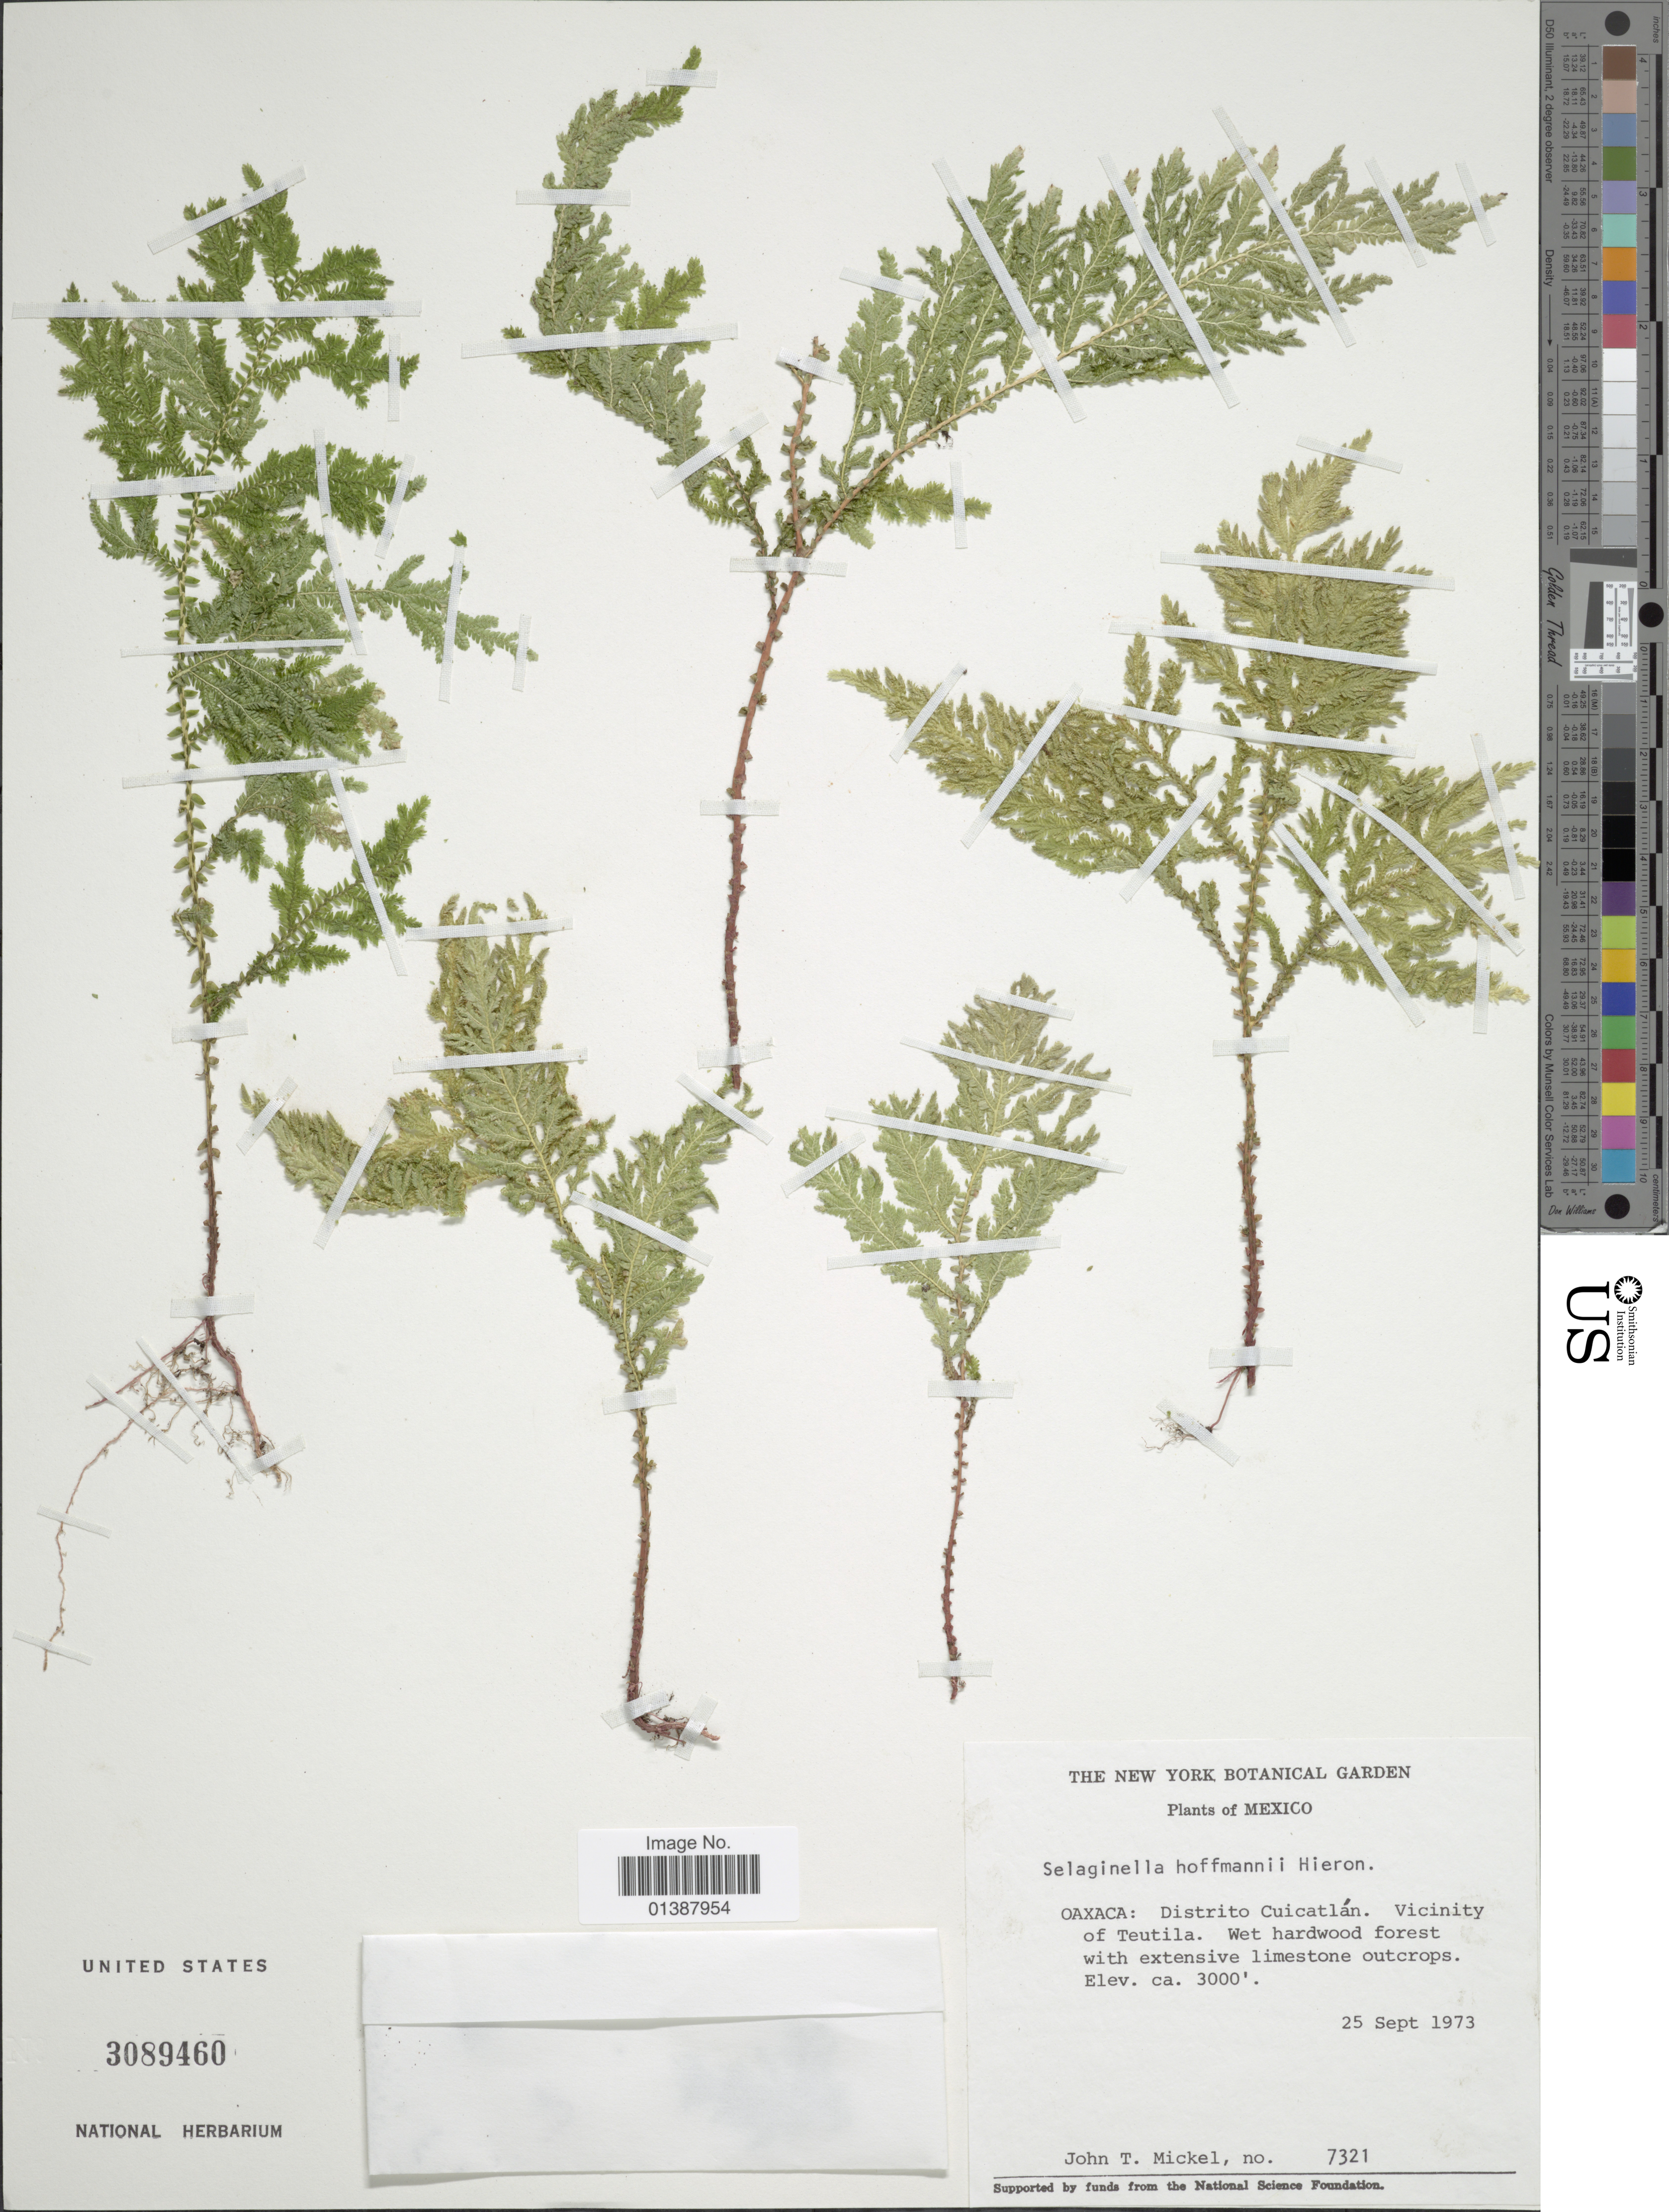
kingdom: Plantae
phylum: Tracheophyta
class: Lycopodiopsida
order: Selaginellales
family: Selaginellaceae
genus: Selaginella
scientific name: Selaginella hoffmannii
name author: Hieron.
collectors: J. T. Mickel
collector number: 7321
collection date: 1973-09-25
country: Mexico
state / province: Oaxaca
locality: Distrito Cuicatlán. Vicinity of Tutila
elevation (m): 914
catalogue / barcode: US 3089460